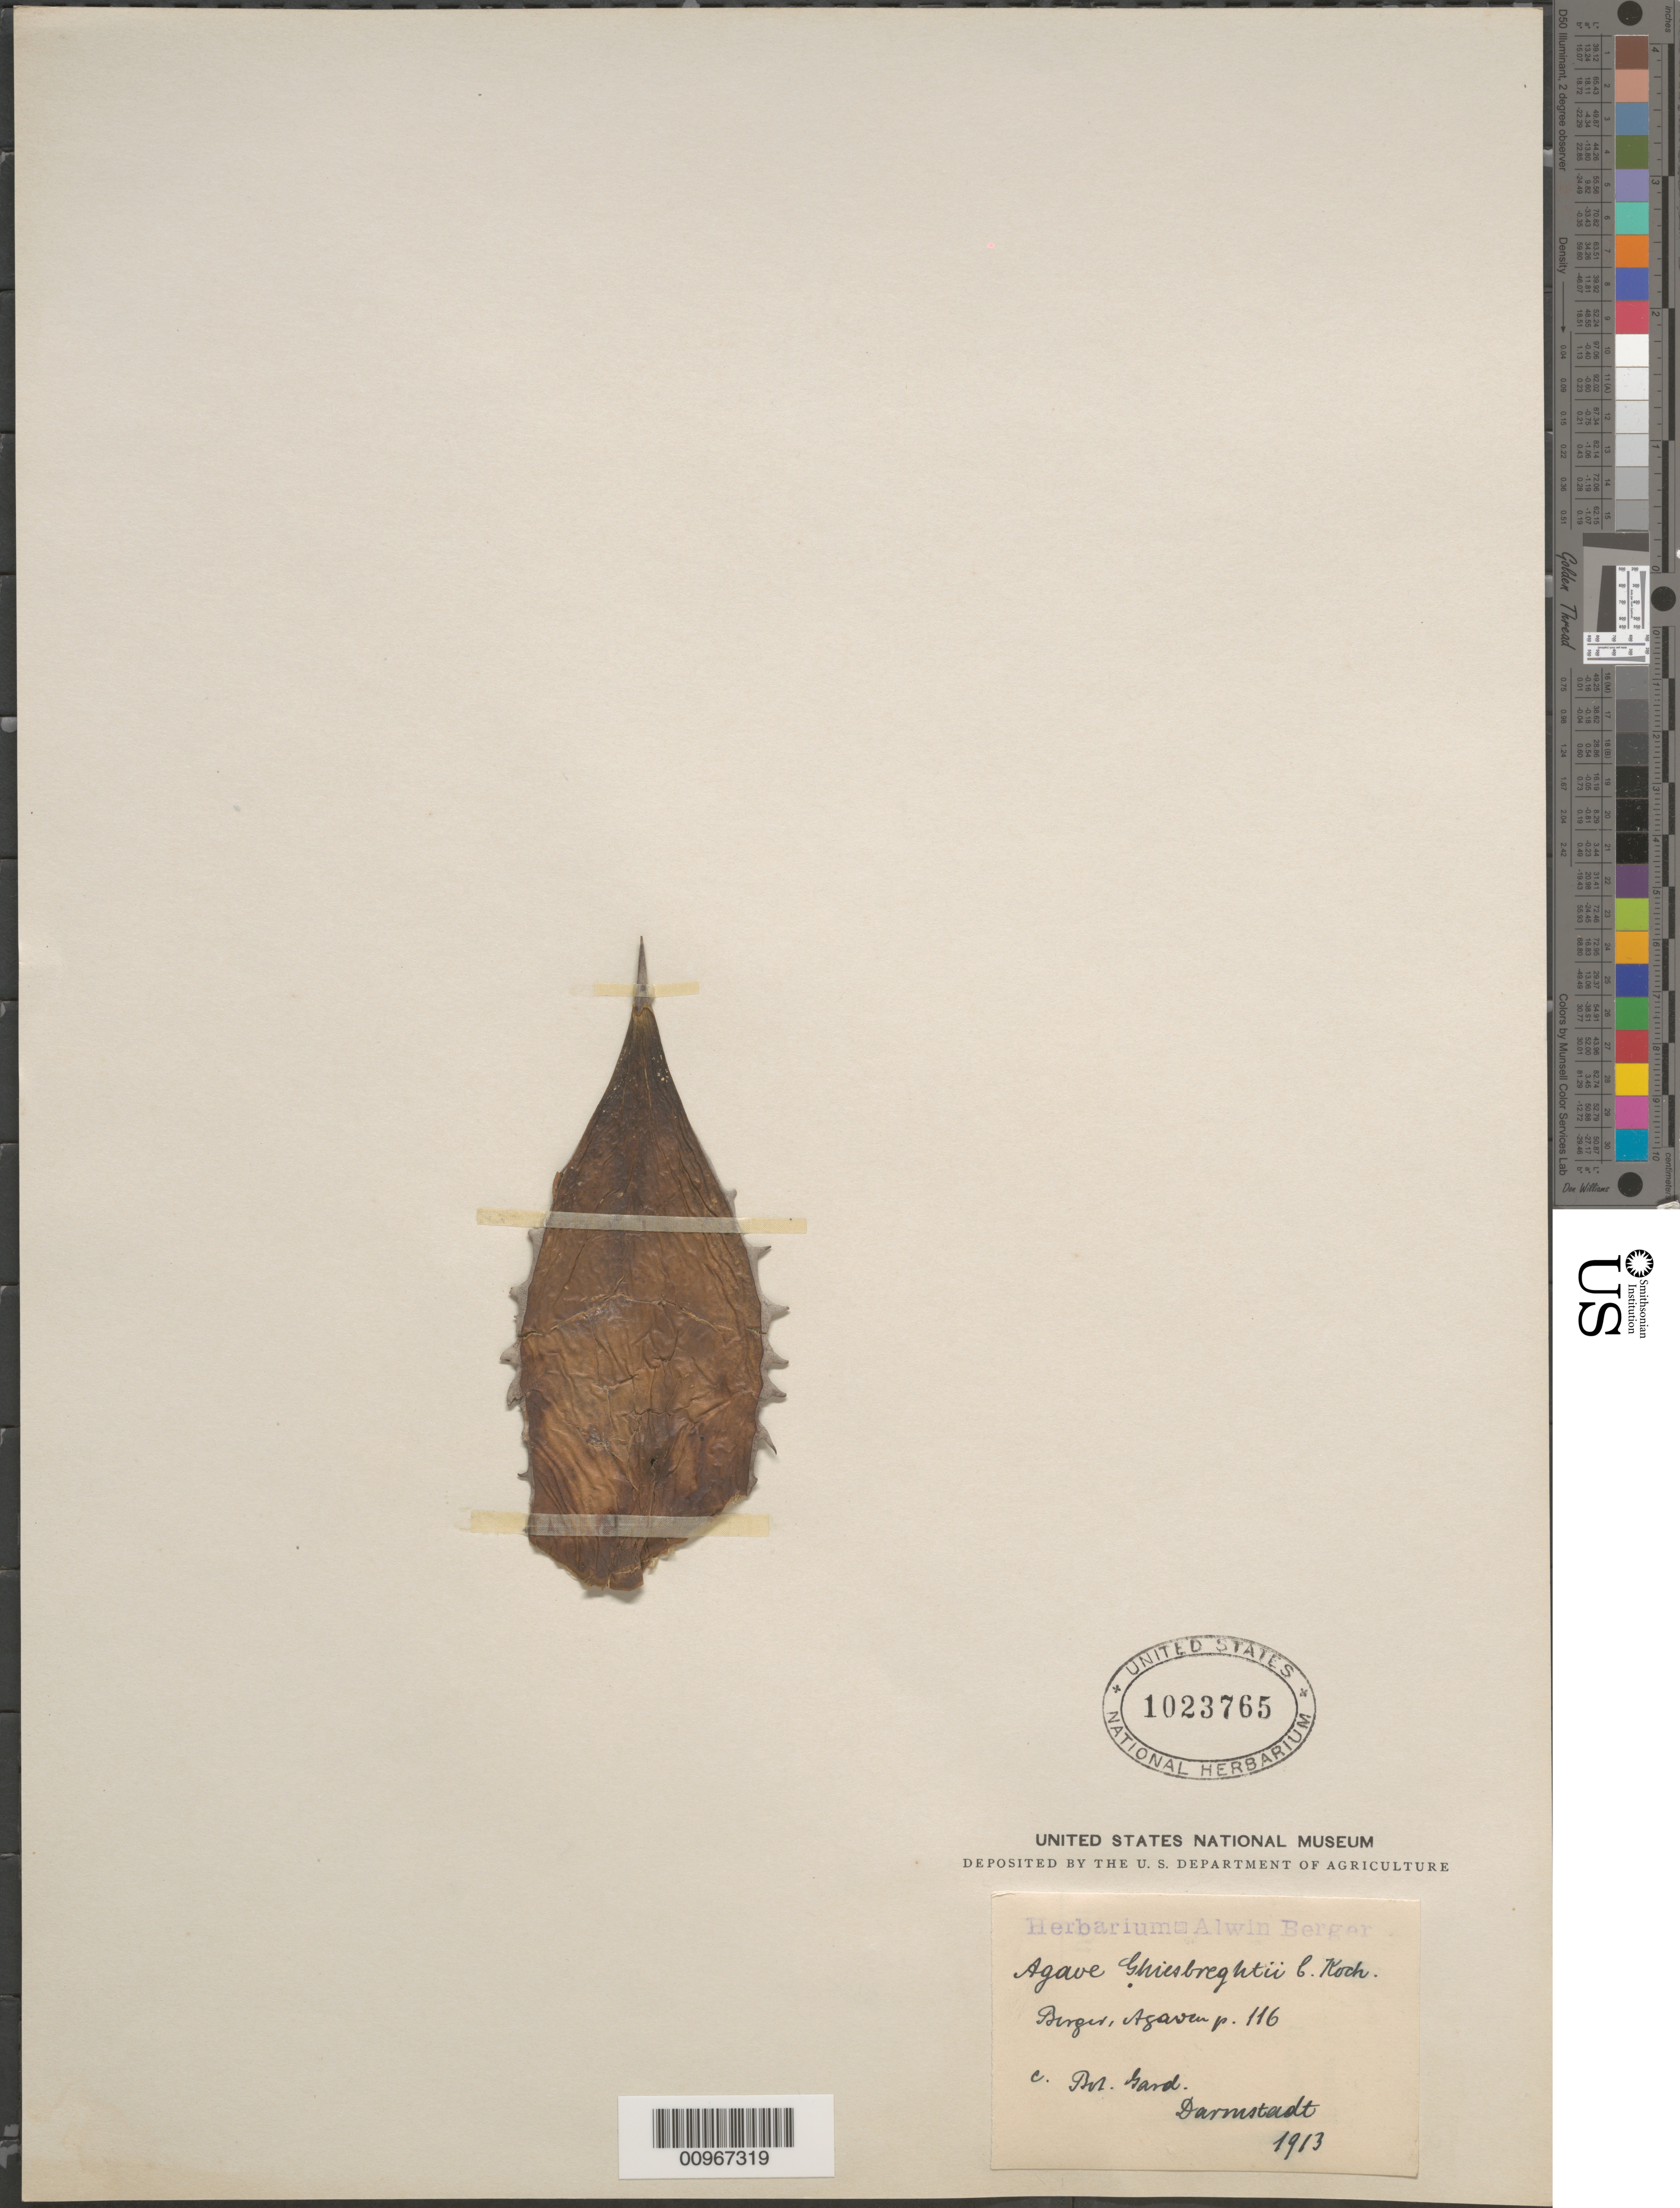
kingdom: Plantae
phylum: Tracheophyta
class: Liliopsida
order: Asparagales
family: Asparagaceae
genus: Agave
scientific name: Agave ghiesbrechtii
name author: K. Koch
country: Germany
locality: Darmstadt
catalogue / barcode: US 1023765